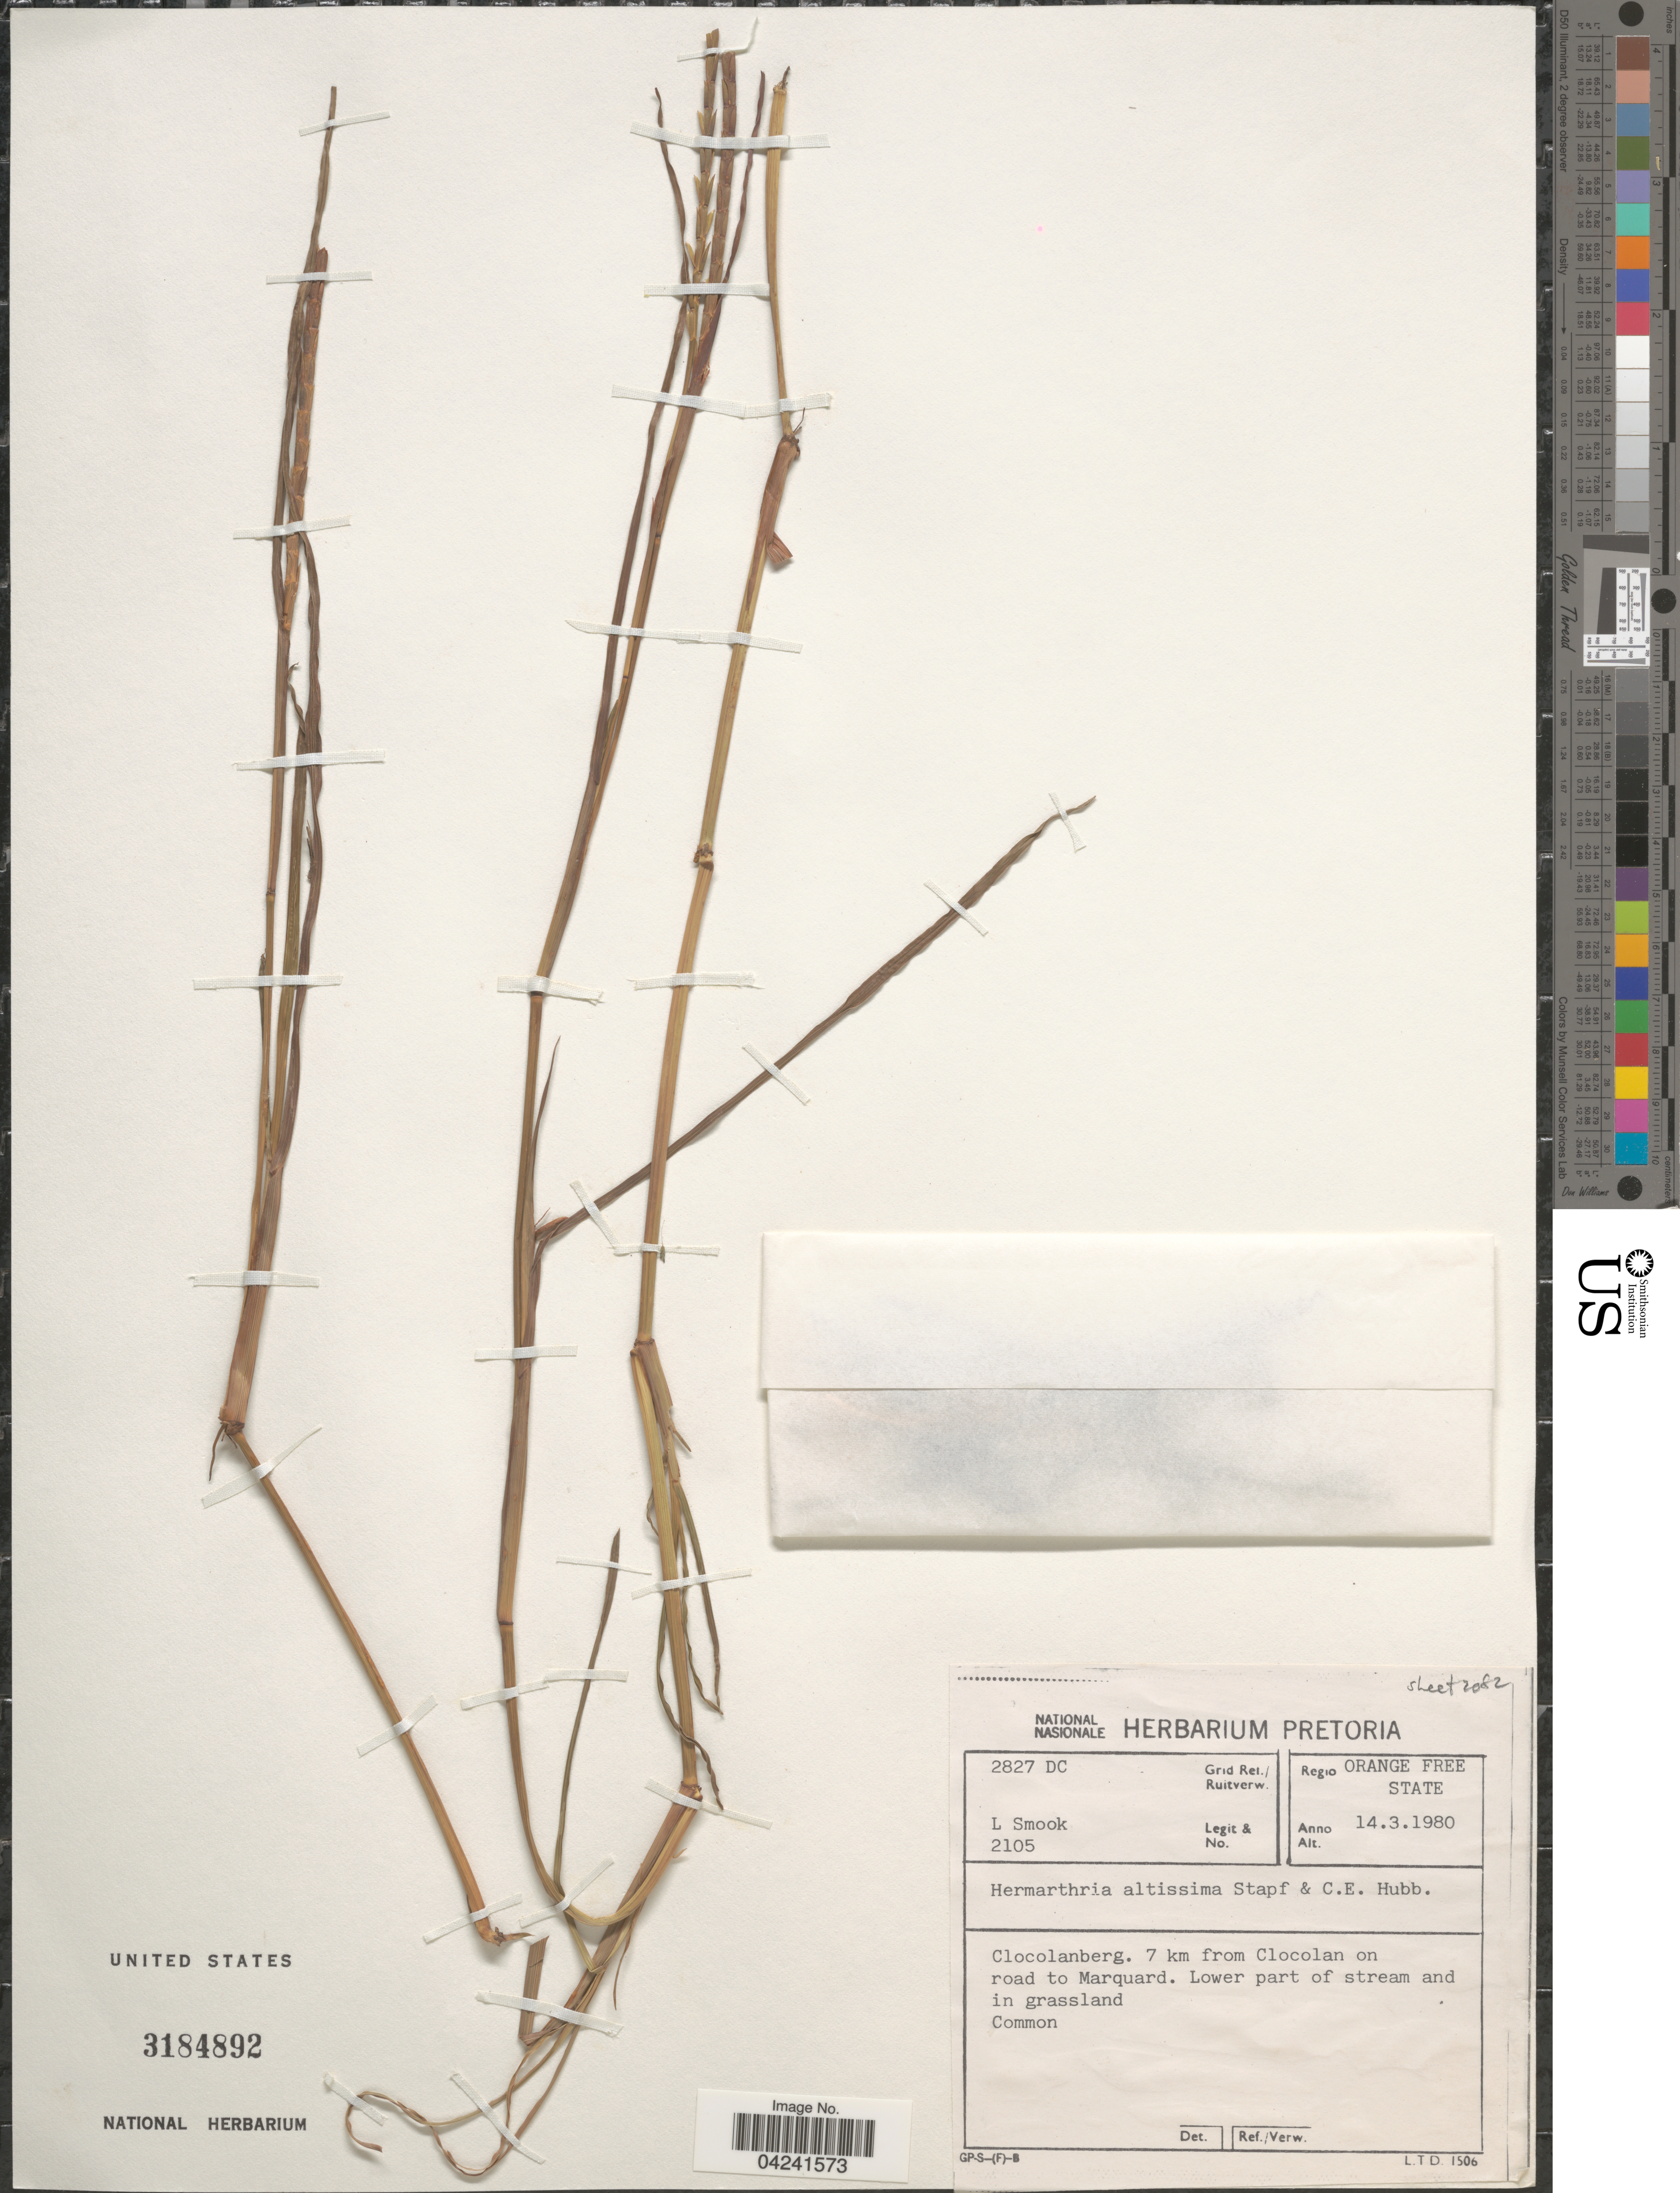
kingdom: Plantae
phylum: Tracheophyta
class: Liliopsida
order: Poales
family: Poaceae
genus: Hemarthria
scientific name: Hemarthria altissima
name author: (Poir.) Stapf & C. E. Hubb.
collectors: L. Smook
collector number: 2105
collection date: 1980-03-14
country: South Africa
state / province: Free State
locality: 2827 DC Grid Ref./Ruitverw. Regio Orange Free State. Clocolanberg. 7 km from Clocolan on road to Marquard.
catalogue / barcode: US 3184892